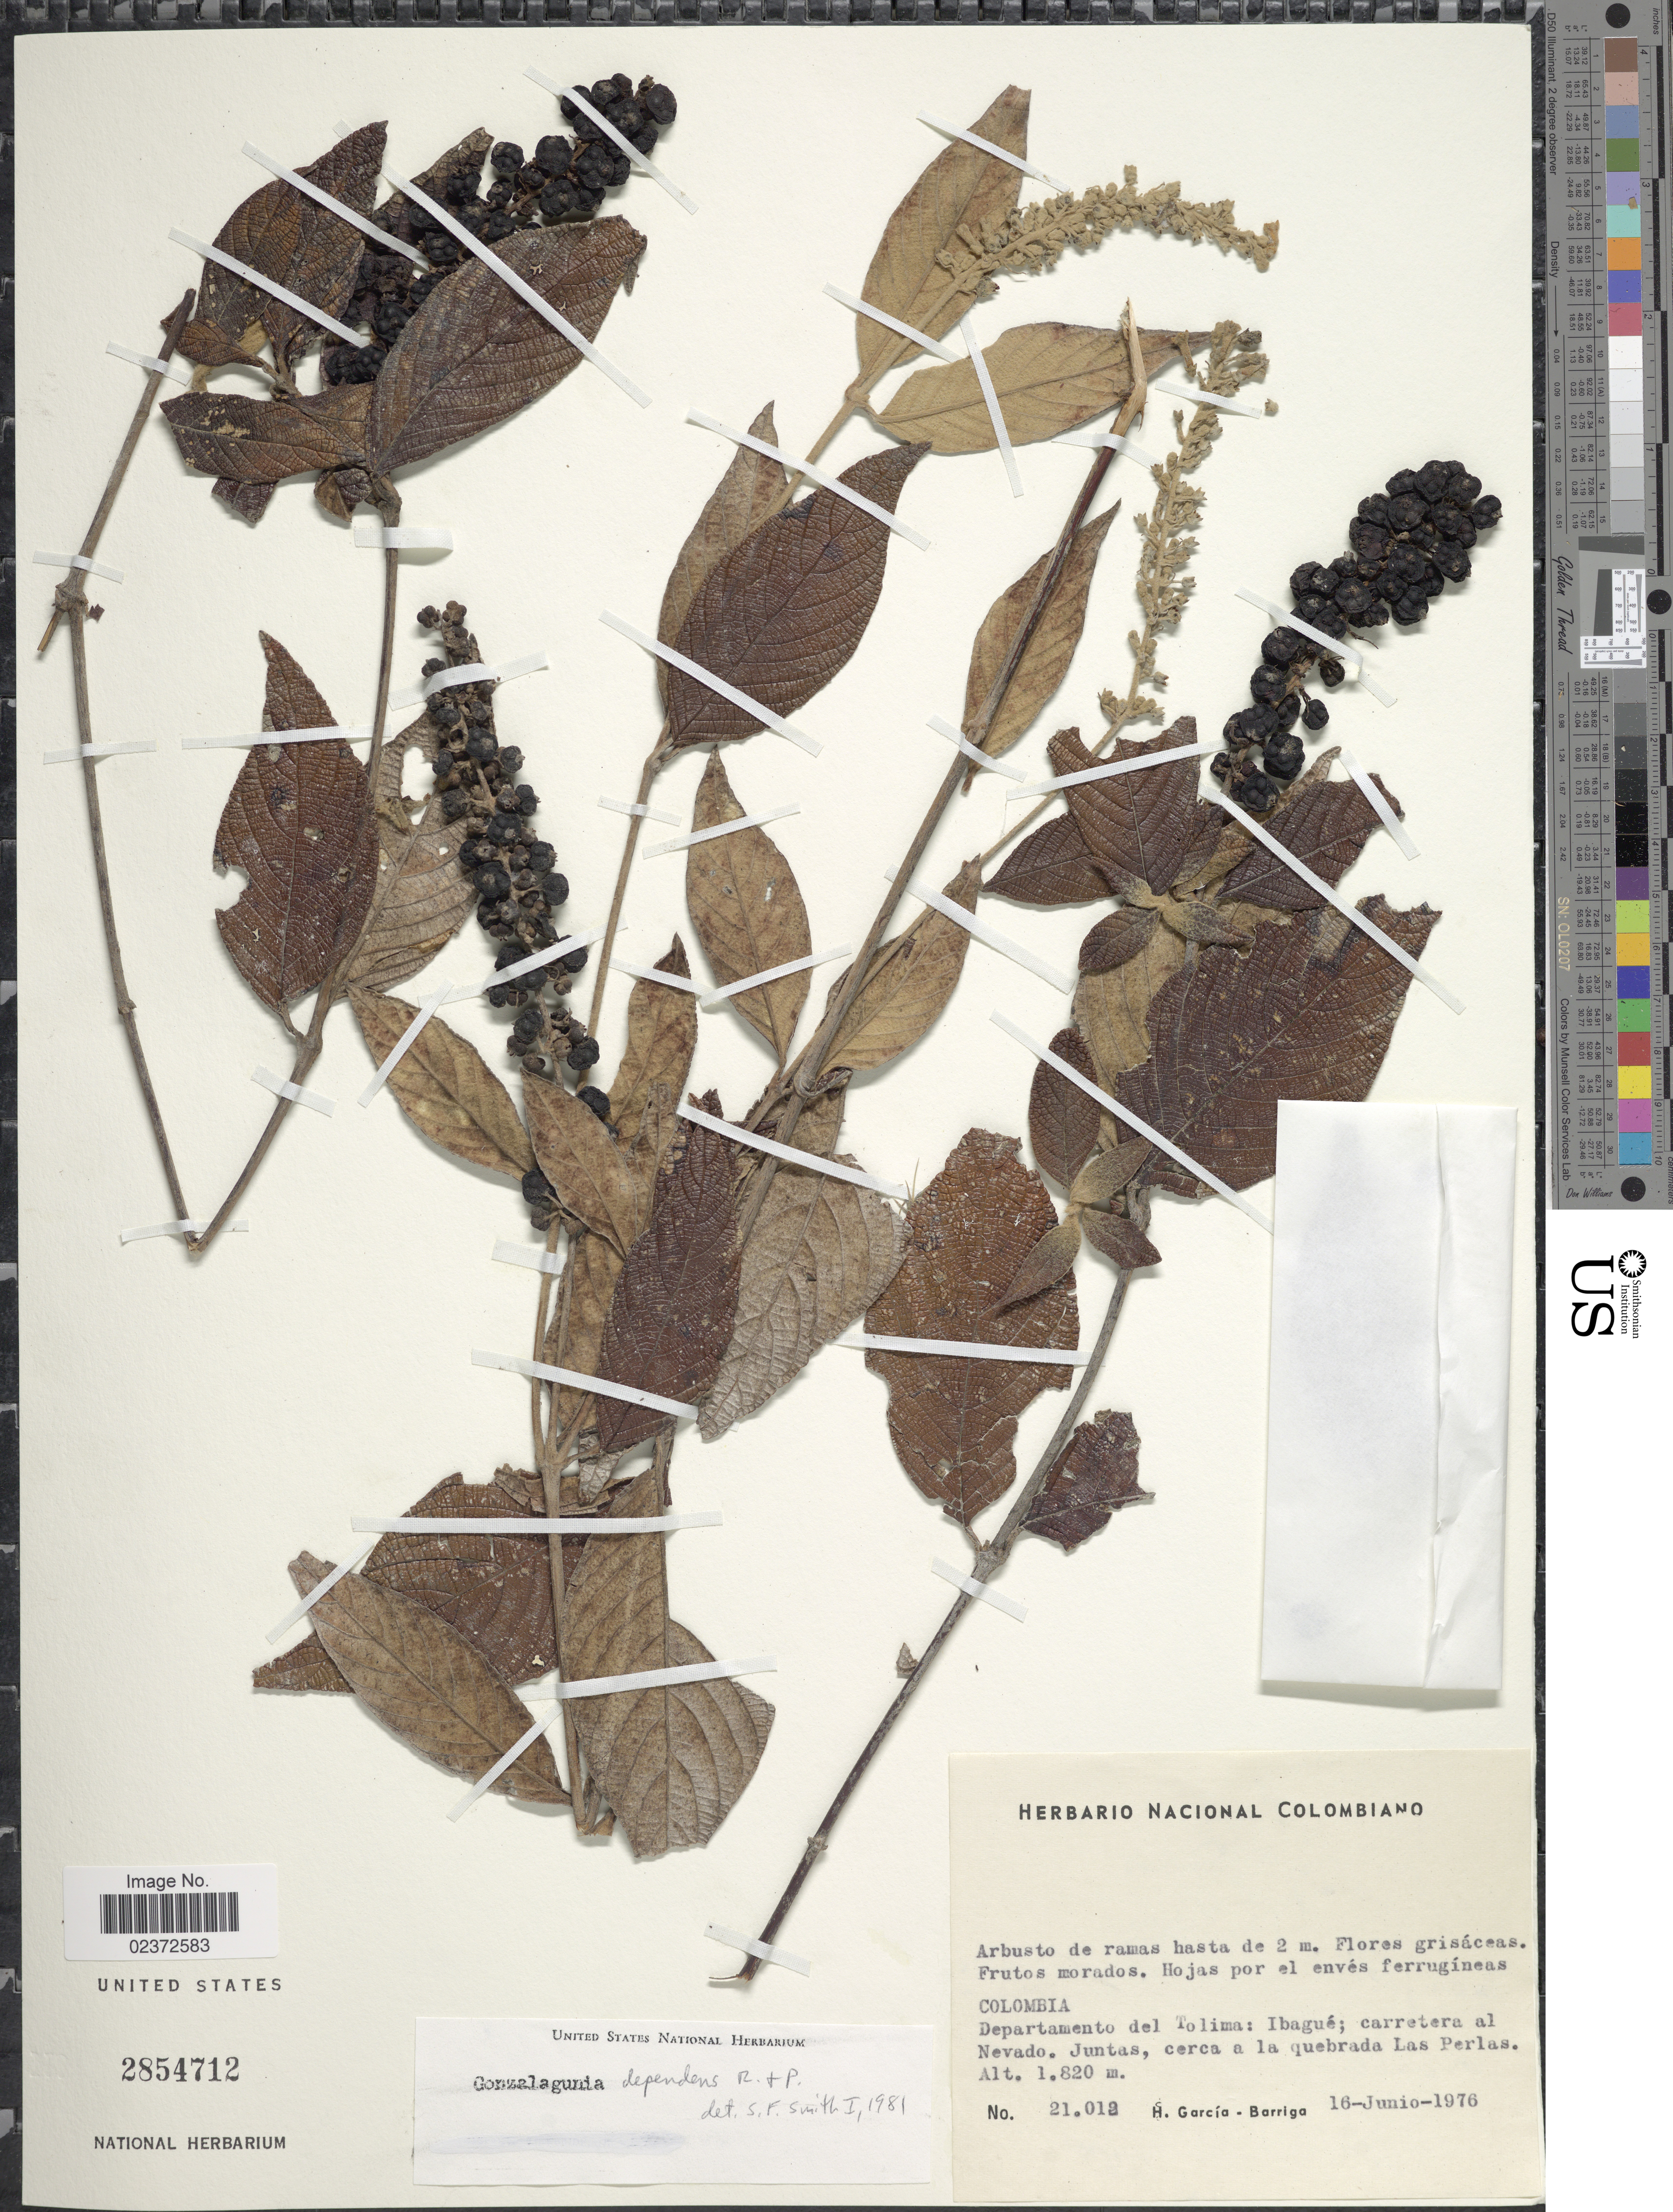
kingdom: Plantae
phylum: Tracheophyta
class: Magnoliopsida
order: Gentianales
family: Rubiaceae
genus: Gonzalagunia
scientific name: Gonzalagunia dependens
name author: Ruiz & Pav.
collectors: H. García Barriga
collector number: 21012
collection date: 1976-06-16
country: Colombia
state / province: Tolima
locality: Departamento del Tolima: Ibague; carretera al Nevado. juntas, cerca a la quebrada Las Perlas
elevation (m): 1820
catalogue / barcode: US 2854712